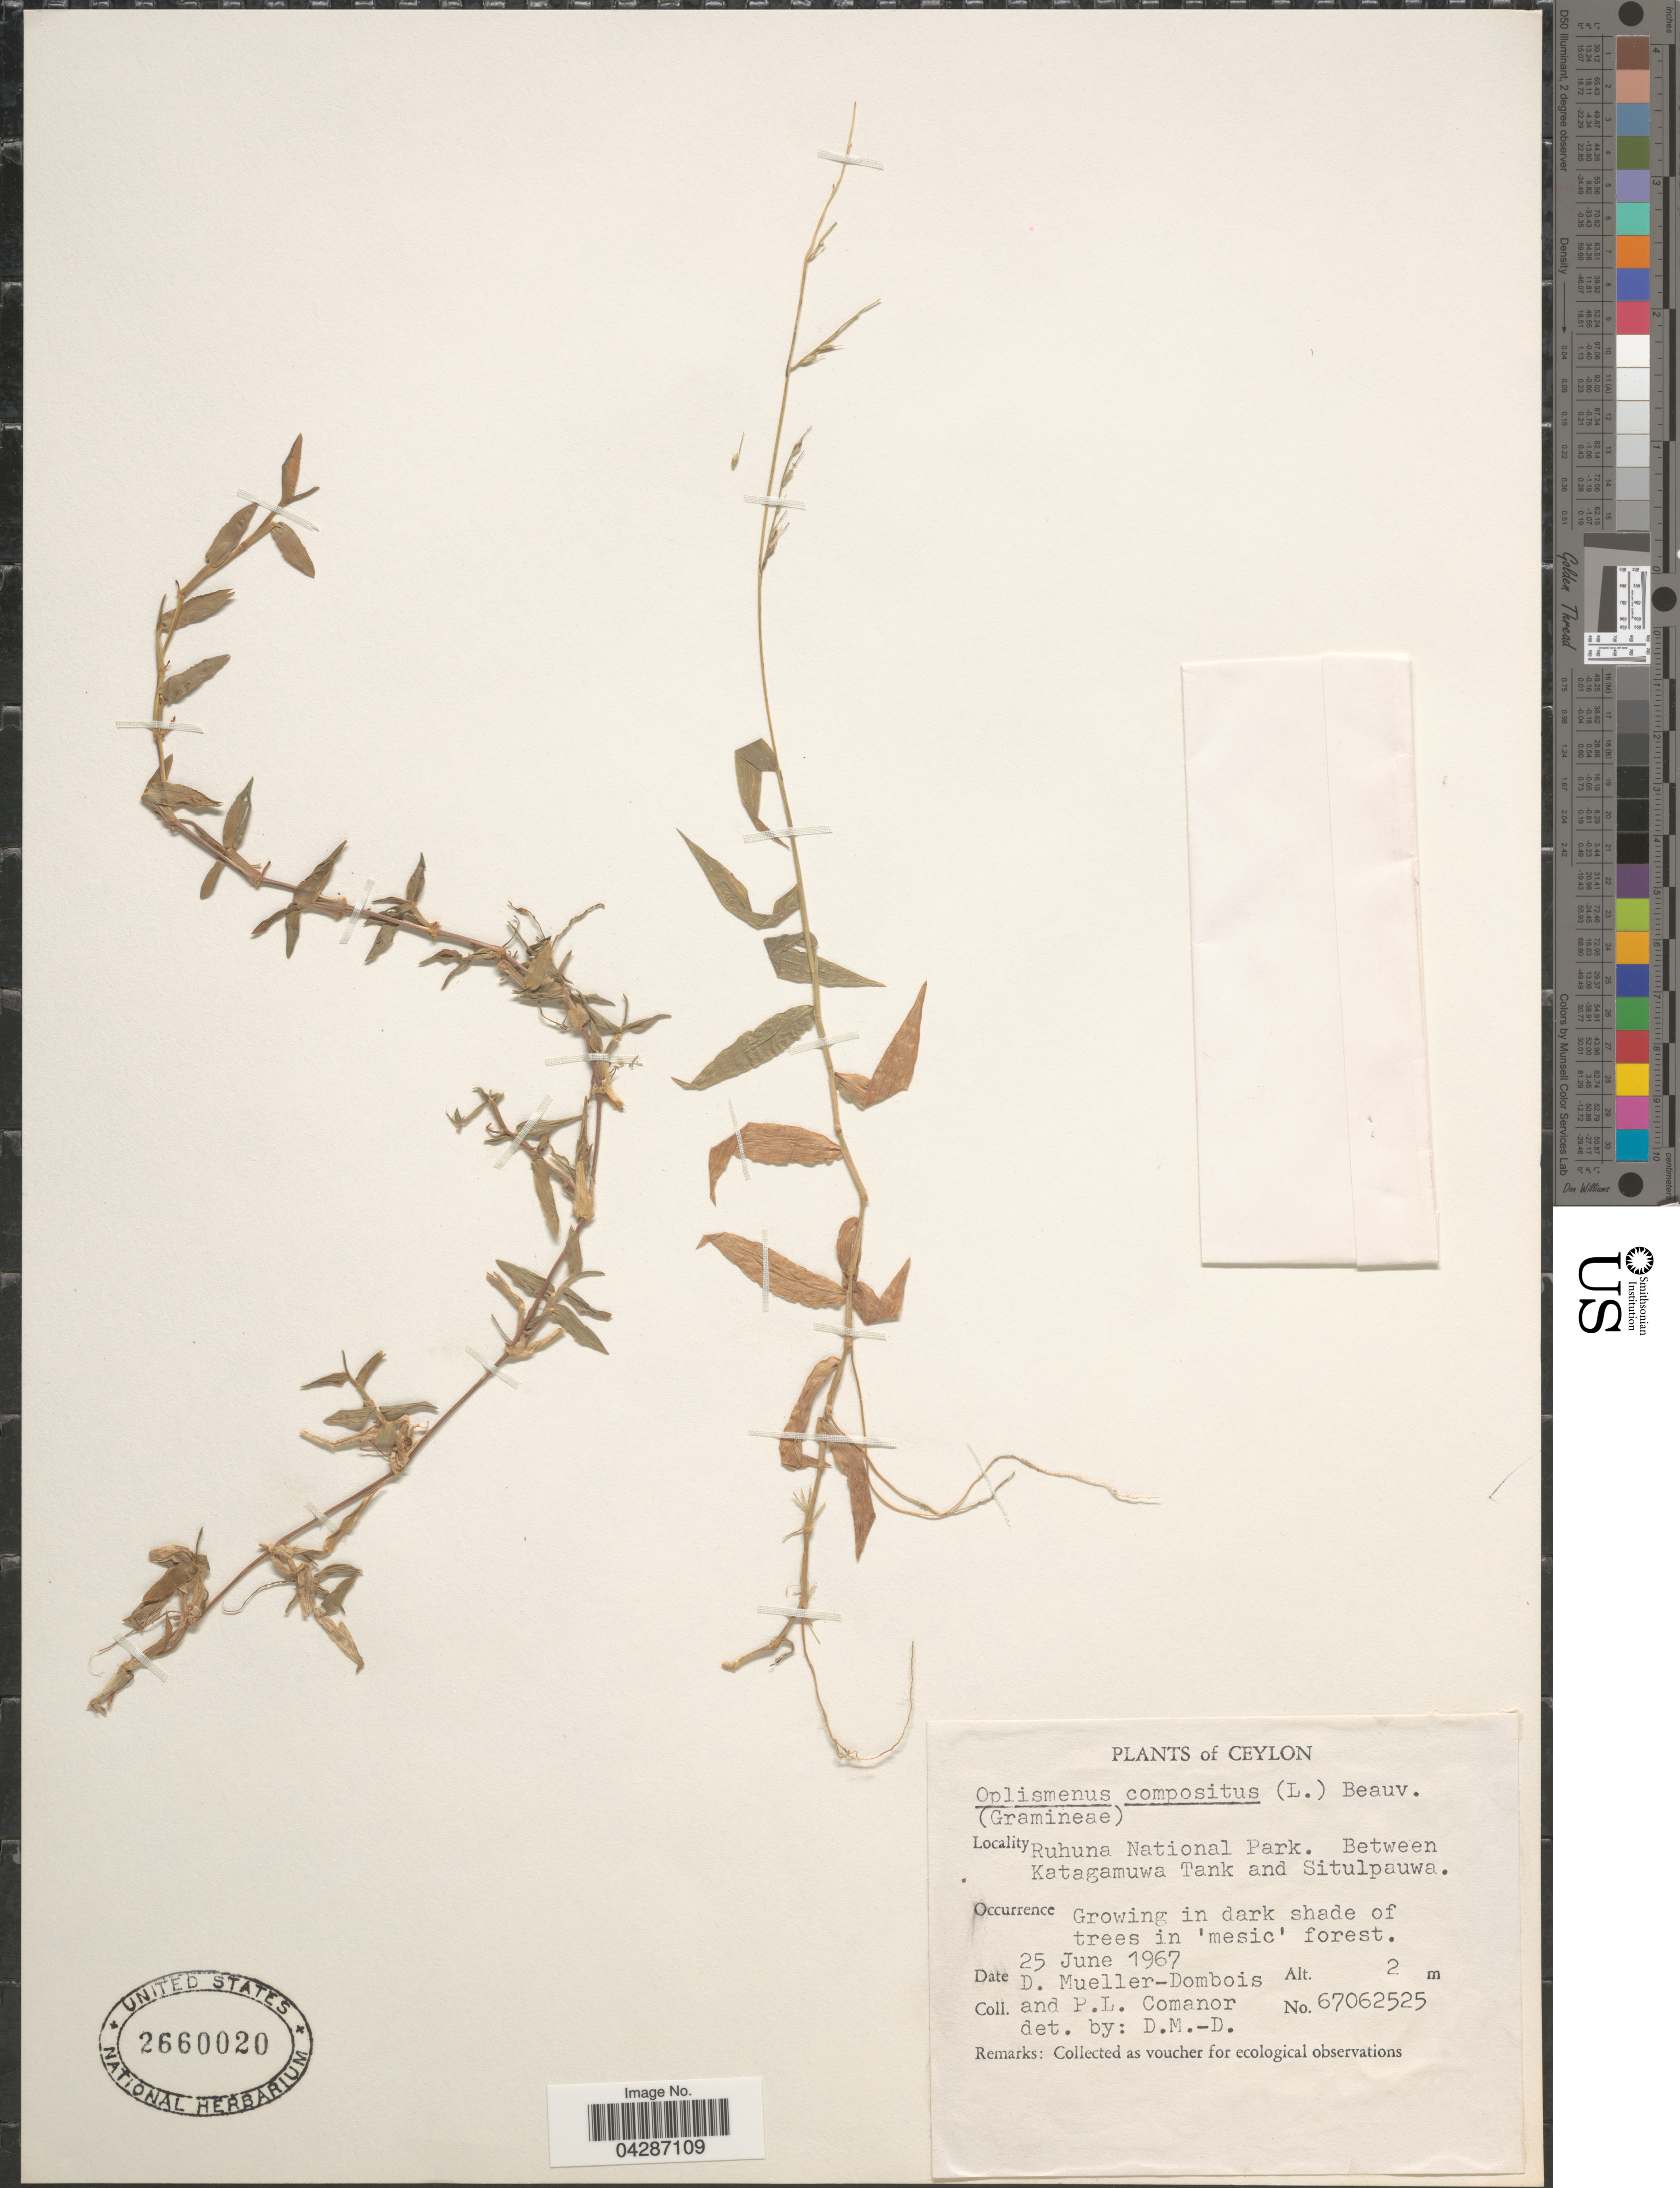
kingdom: Plantae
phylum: Tracheophyta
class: Liliopsida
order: Poales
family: Poaceae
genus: Oplismenus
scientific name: Oplismenus compositus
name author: (L.) P. Beauv.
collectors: D. Mueller-Dombois & P. Comanor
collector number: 67062525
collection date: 1967-06-25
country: Sri Lanka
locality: Ceylon. Ruhuna National Park. Between Katagamuwa Tank and Situlpauwa.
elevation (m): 2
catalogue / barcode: US 2660020